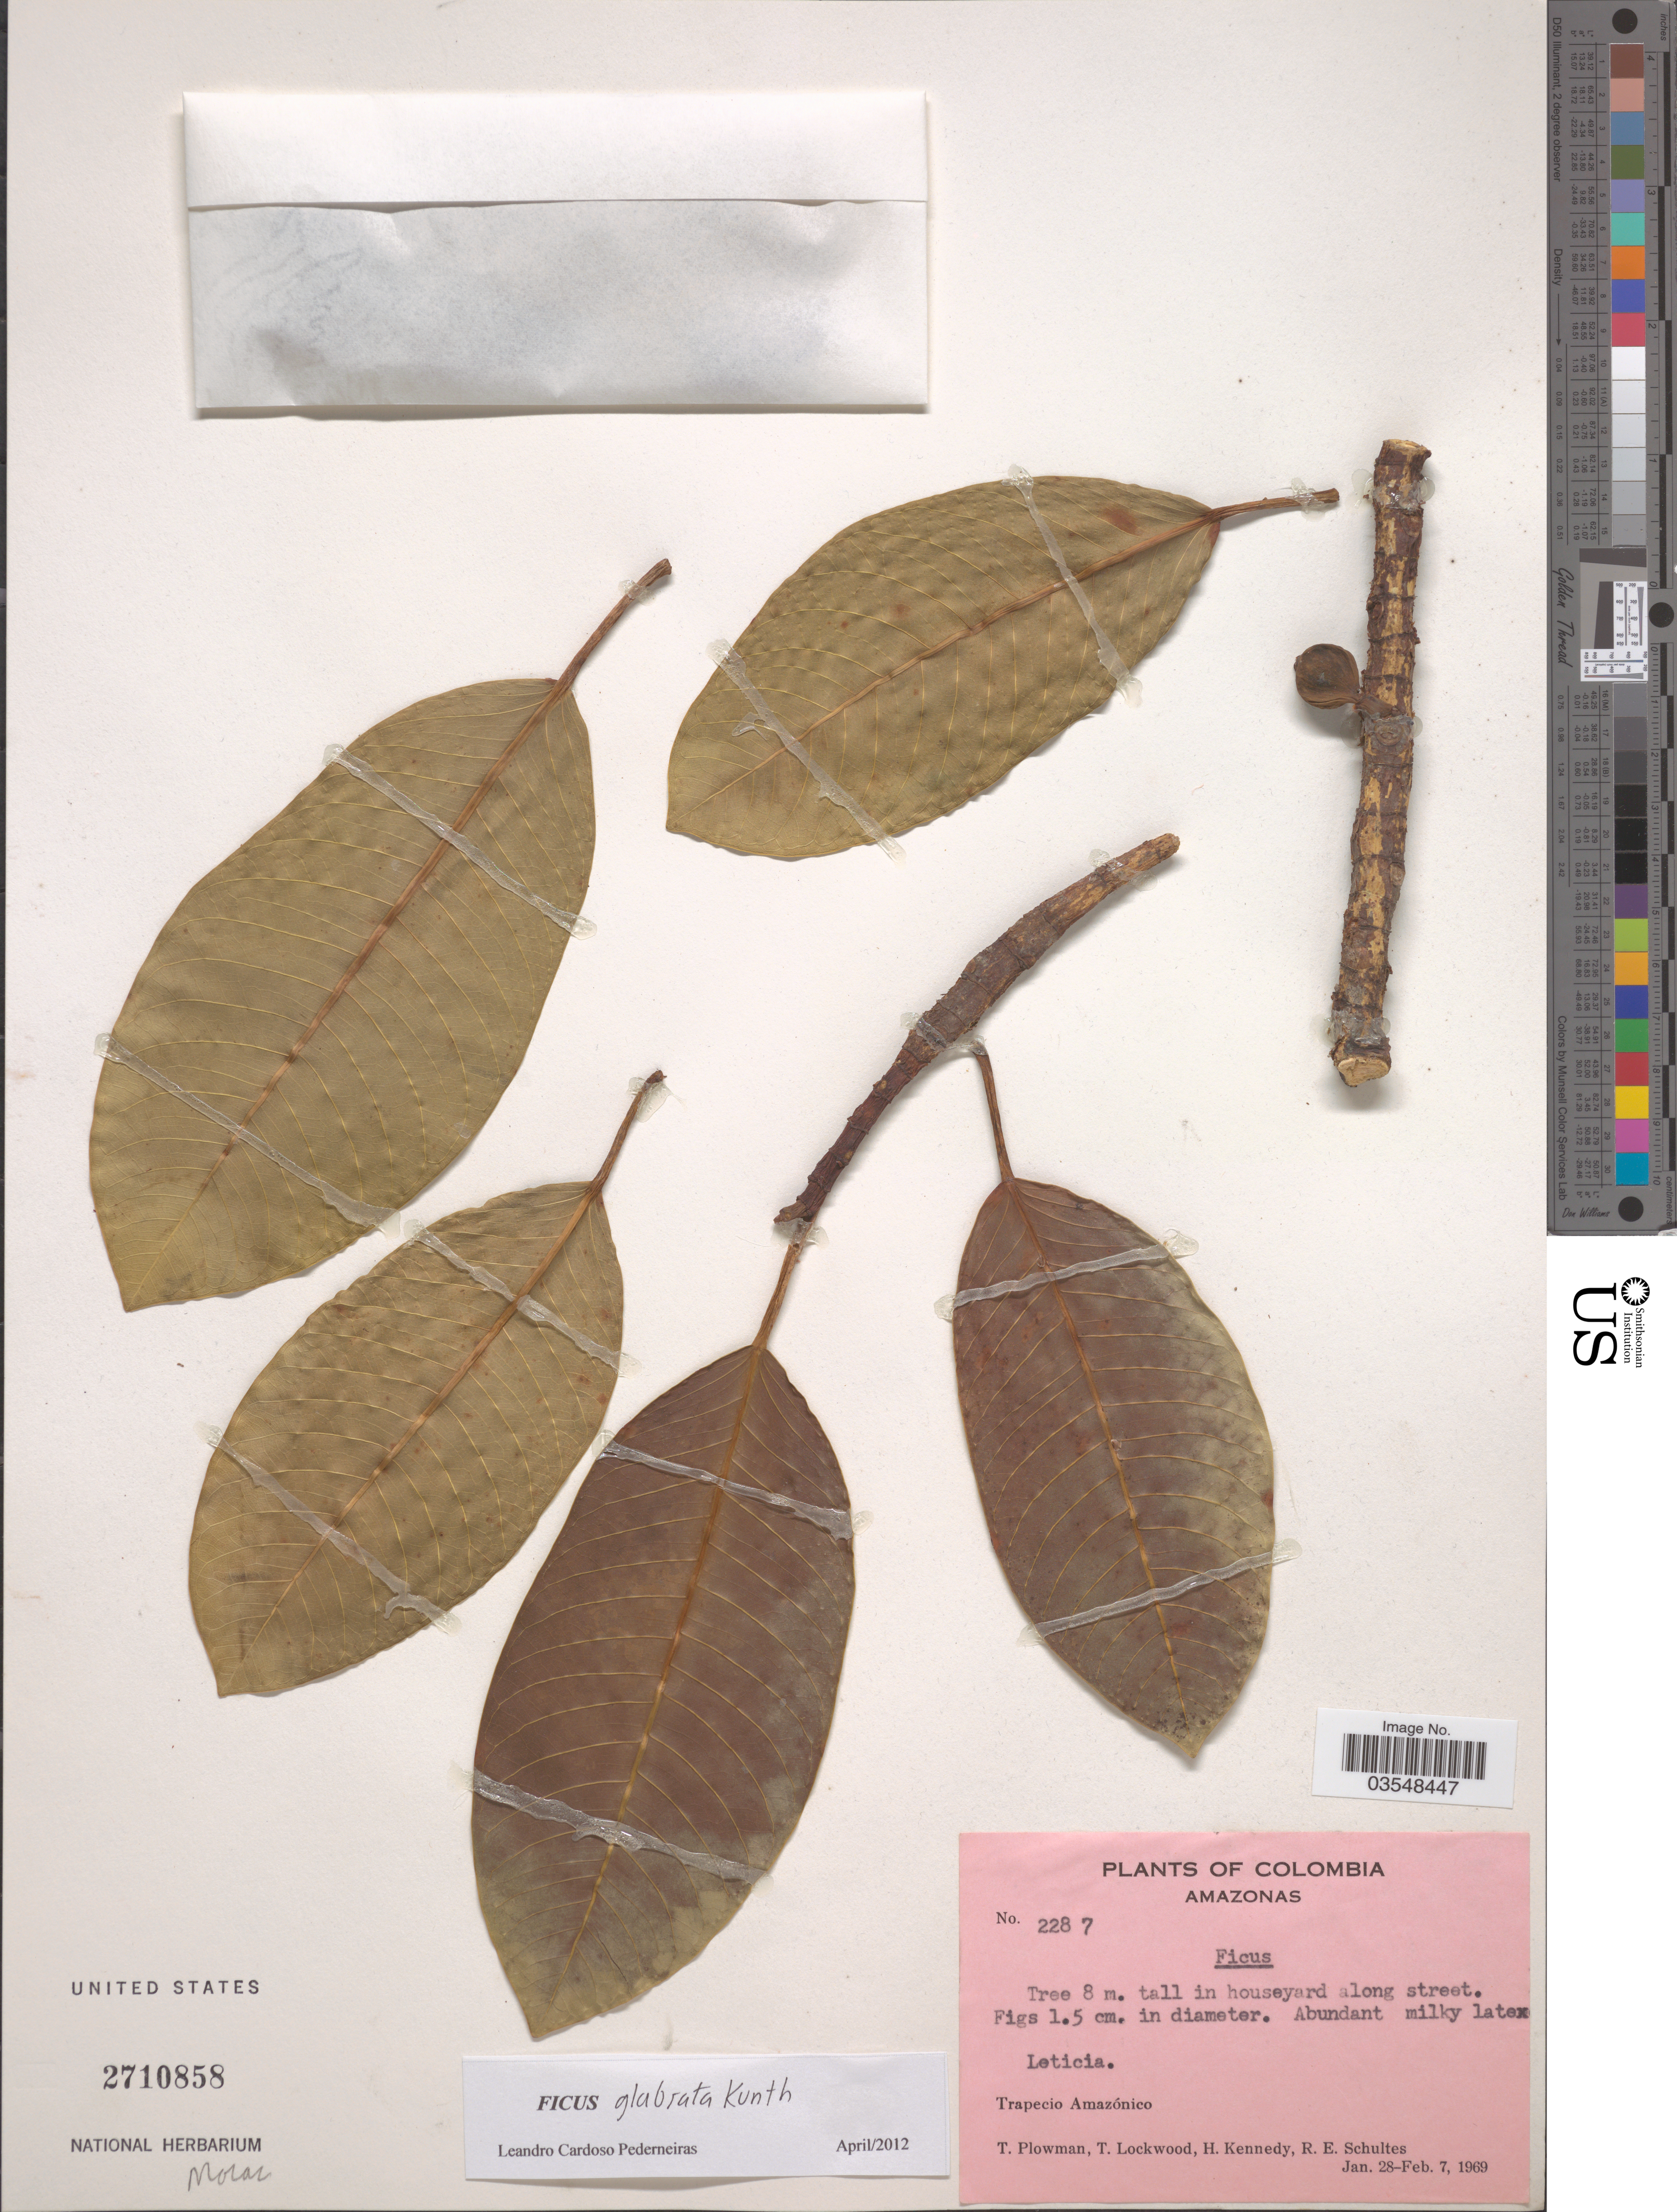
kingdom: Plantae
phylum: Tracheophyta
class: Magnoliopsida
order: Rosales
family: Moraceae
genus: Ficus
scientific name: Ficus glabrata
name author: Kunth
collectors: T. Plowman, T. Lockwood, H. Kennedy & R. E. Schultes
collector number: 2287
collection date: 1969-01-28/1969-02-07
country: Colombia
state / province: Amazônas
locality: Leticia. Trapecio Amazónico.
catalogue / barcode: US 2710858